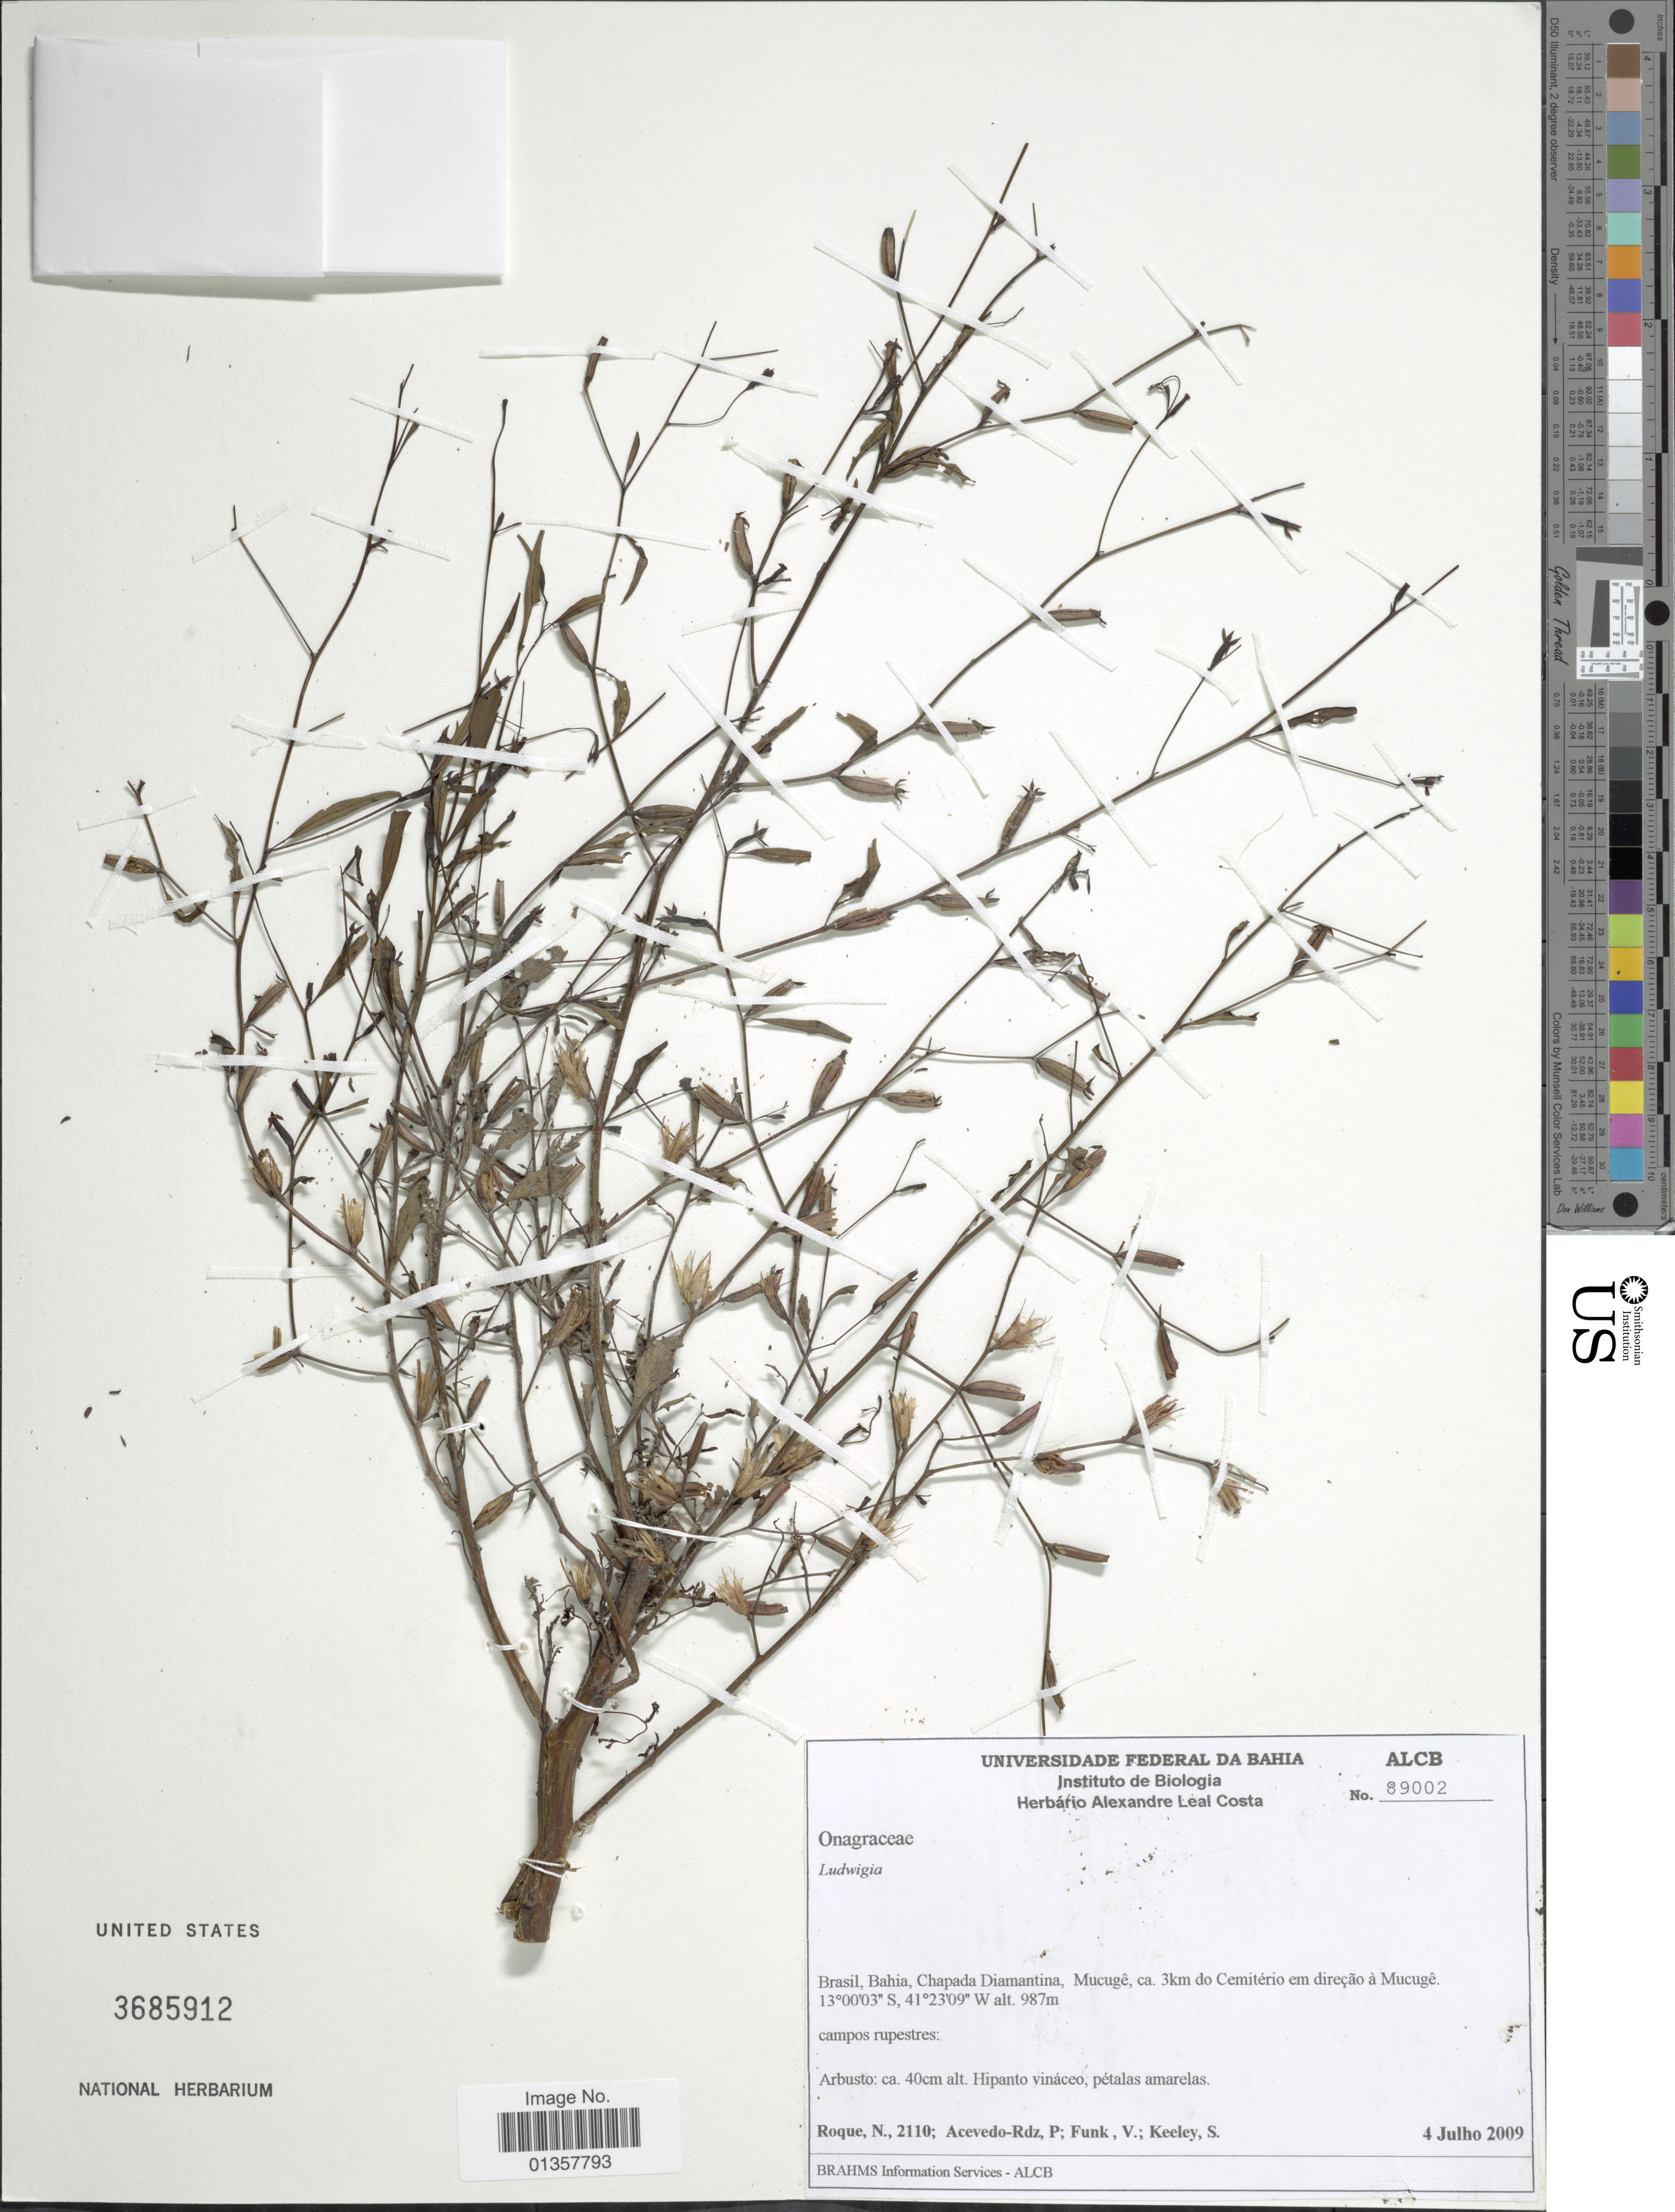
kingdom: Plantae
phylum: Tracheophyta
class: Magnoliopsida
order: Myrtales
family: Onagraceae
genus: Ludwigia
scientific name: Ludwigia sp.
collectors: N. Roque, P. Acevedo-Rodr., V. Funk & S. Keeley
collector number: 2110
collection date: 2009-07-04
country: Brazil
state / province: Bahia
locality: Chapada Diamantina, Mucugê, ca. 3 km do Cemitério em direção á Mucugê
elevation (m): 987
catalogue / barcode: US 3685912